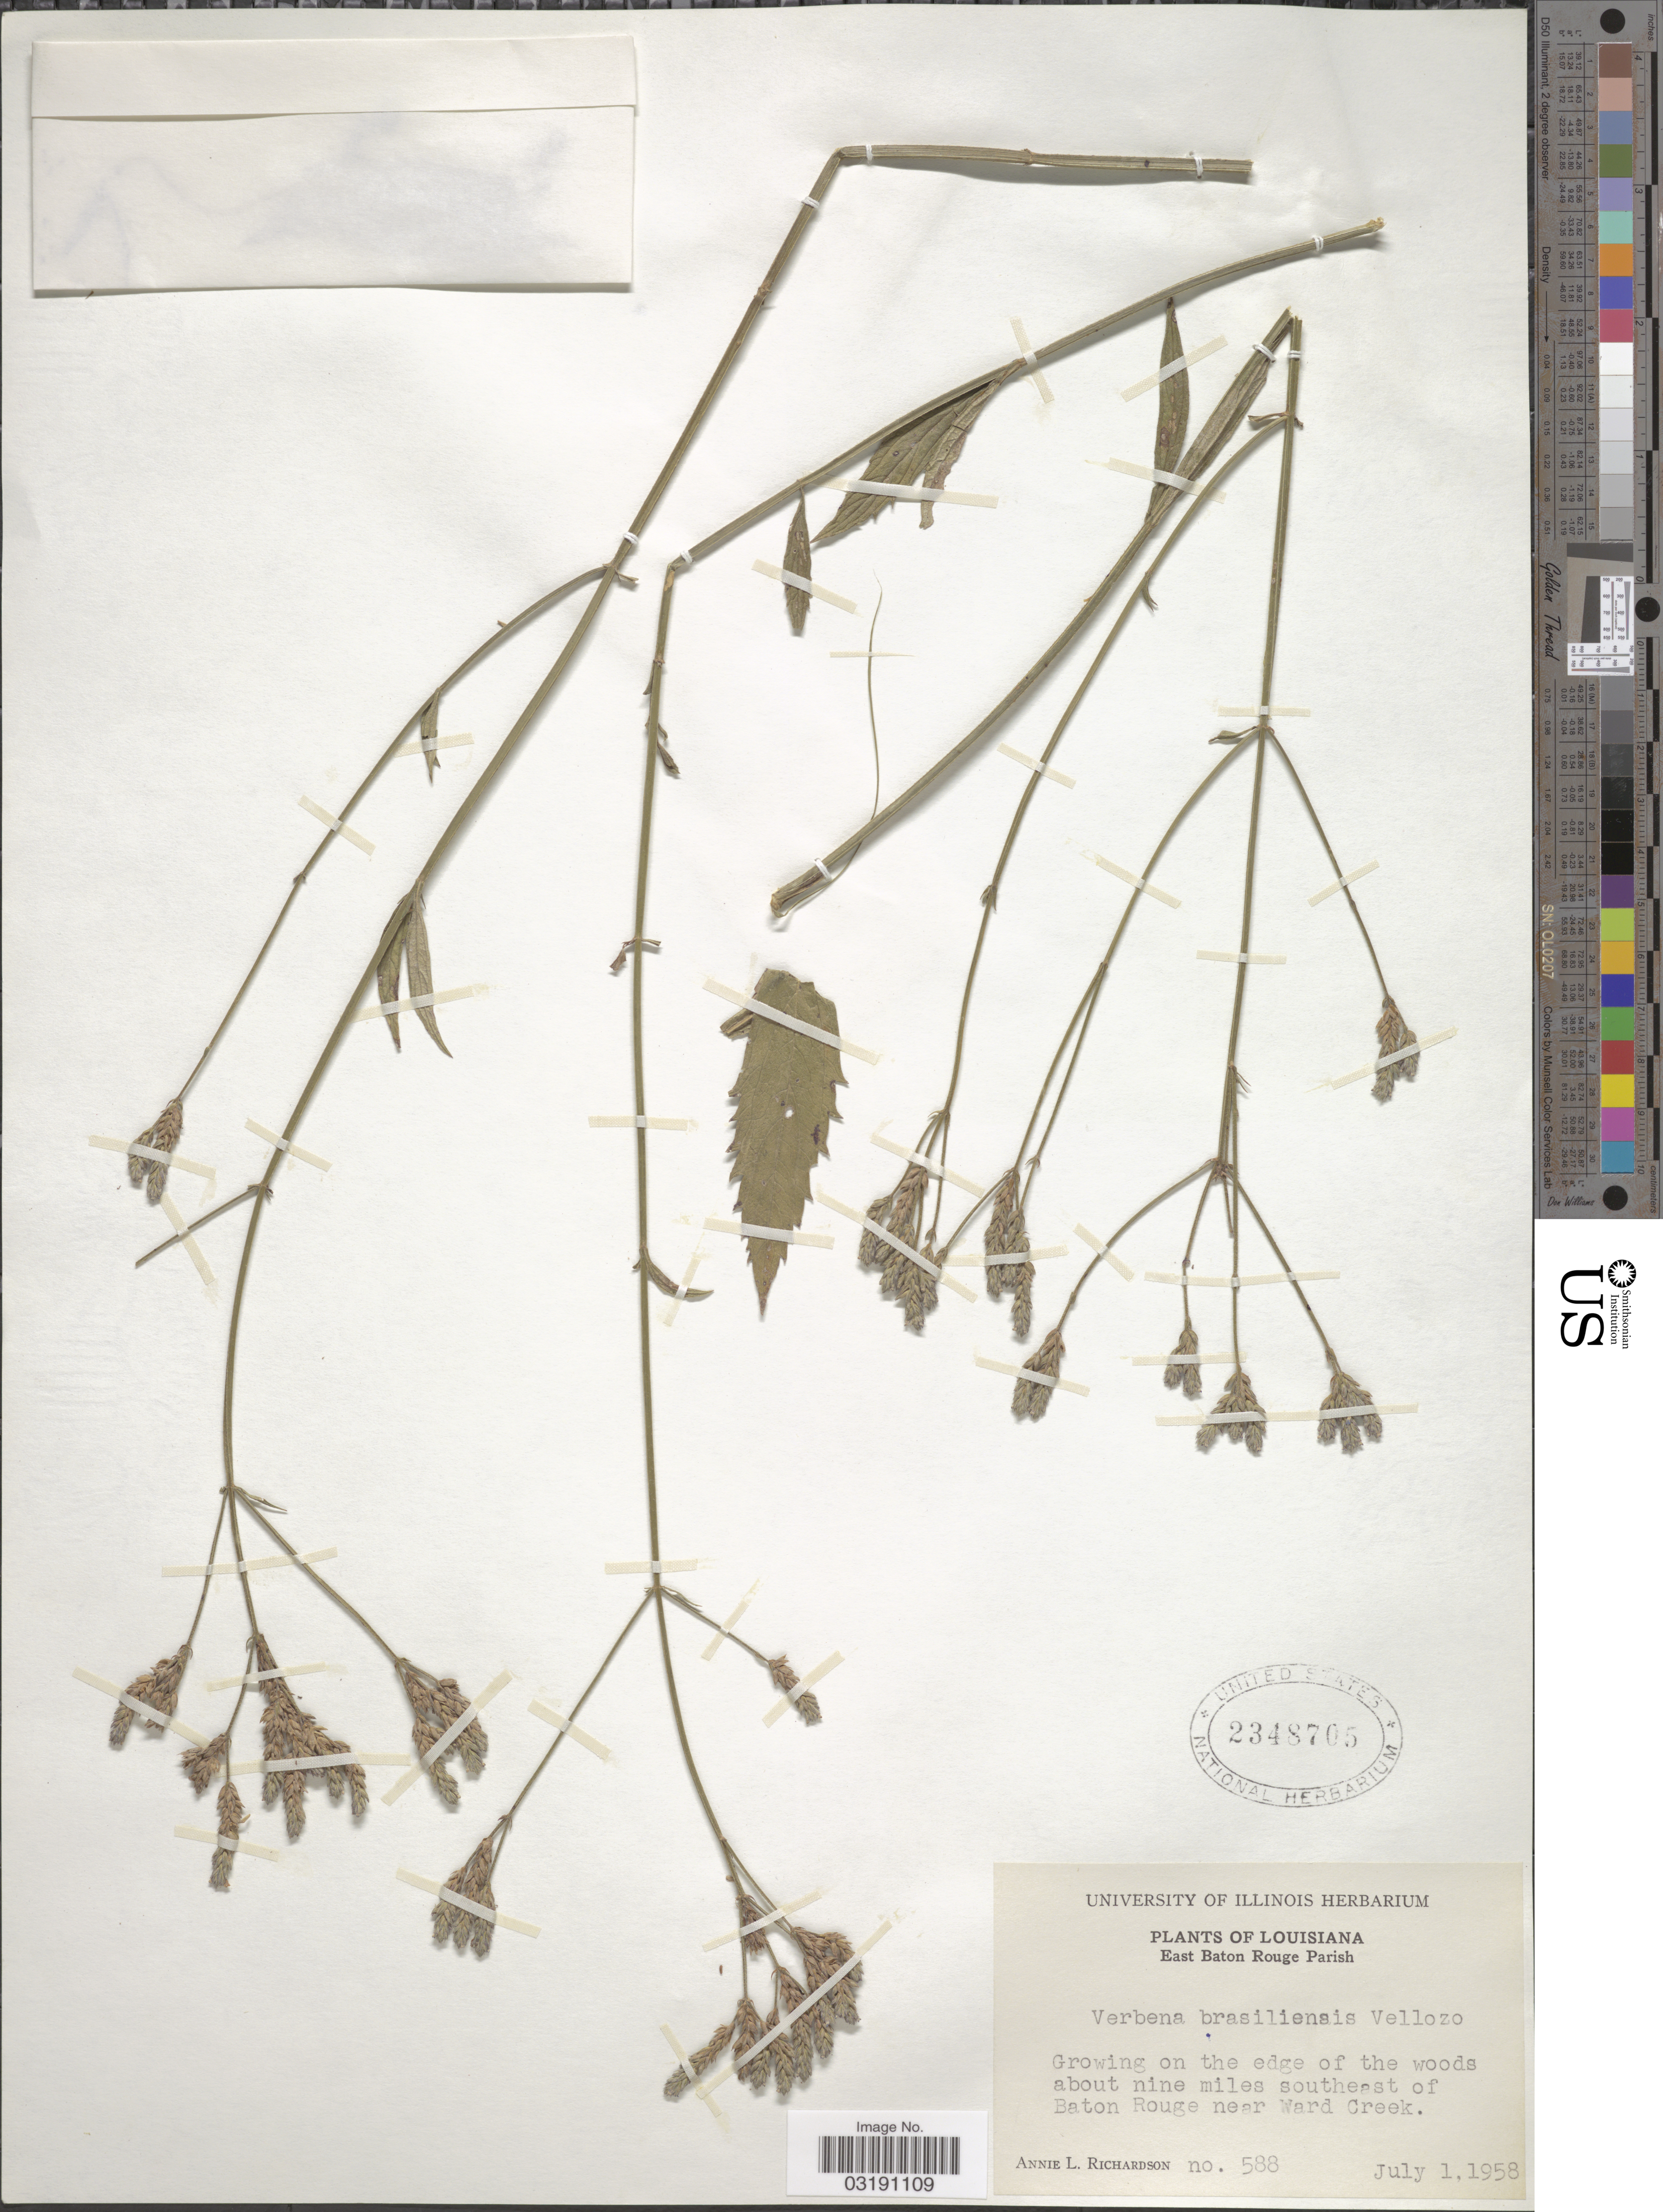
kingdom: Plantae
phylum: Tracheophyta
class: Magnoliopsida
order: Lamiales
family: Verbenaceae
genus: Verbena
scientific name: Verbena brasiliensis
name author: Vell.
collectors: A. L. Richardson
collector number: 588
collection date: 1958-07-01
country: United States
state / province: Louisiana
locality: East Baton Rouge Parish. Growing on the edge of the woods about nine miles southeast of Baton Rouge near Ward Creek.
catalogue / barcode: US 2348705